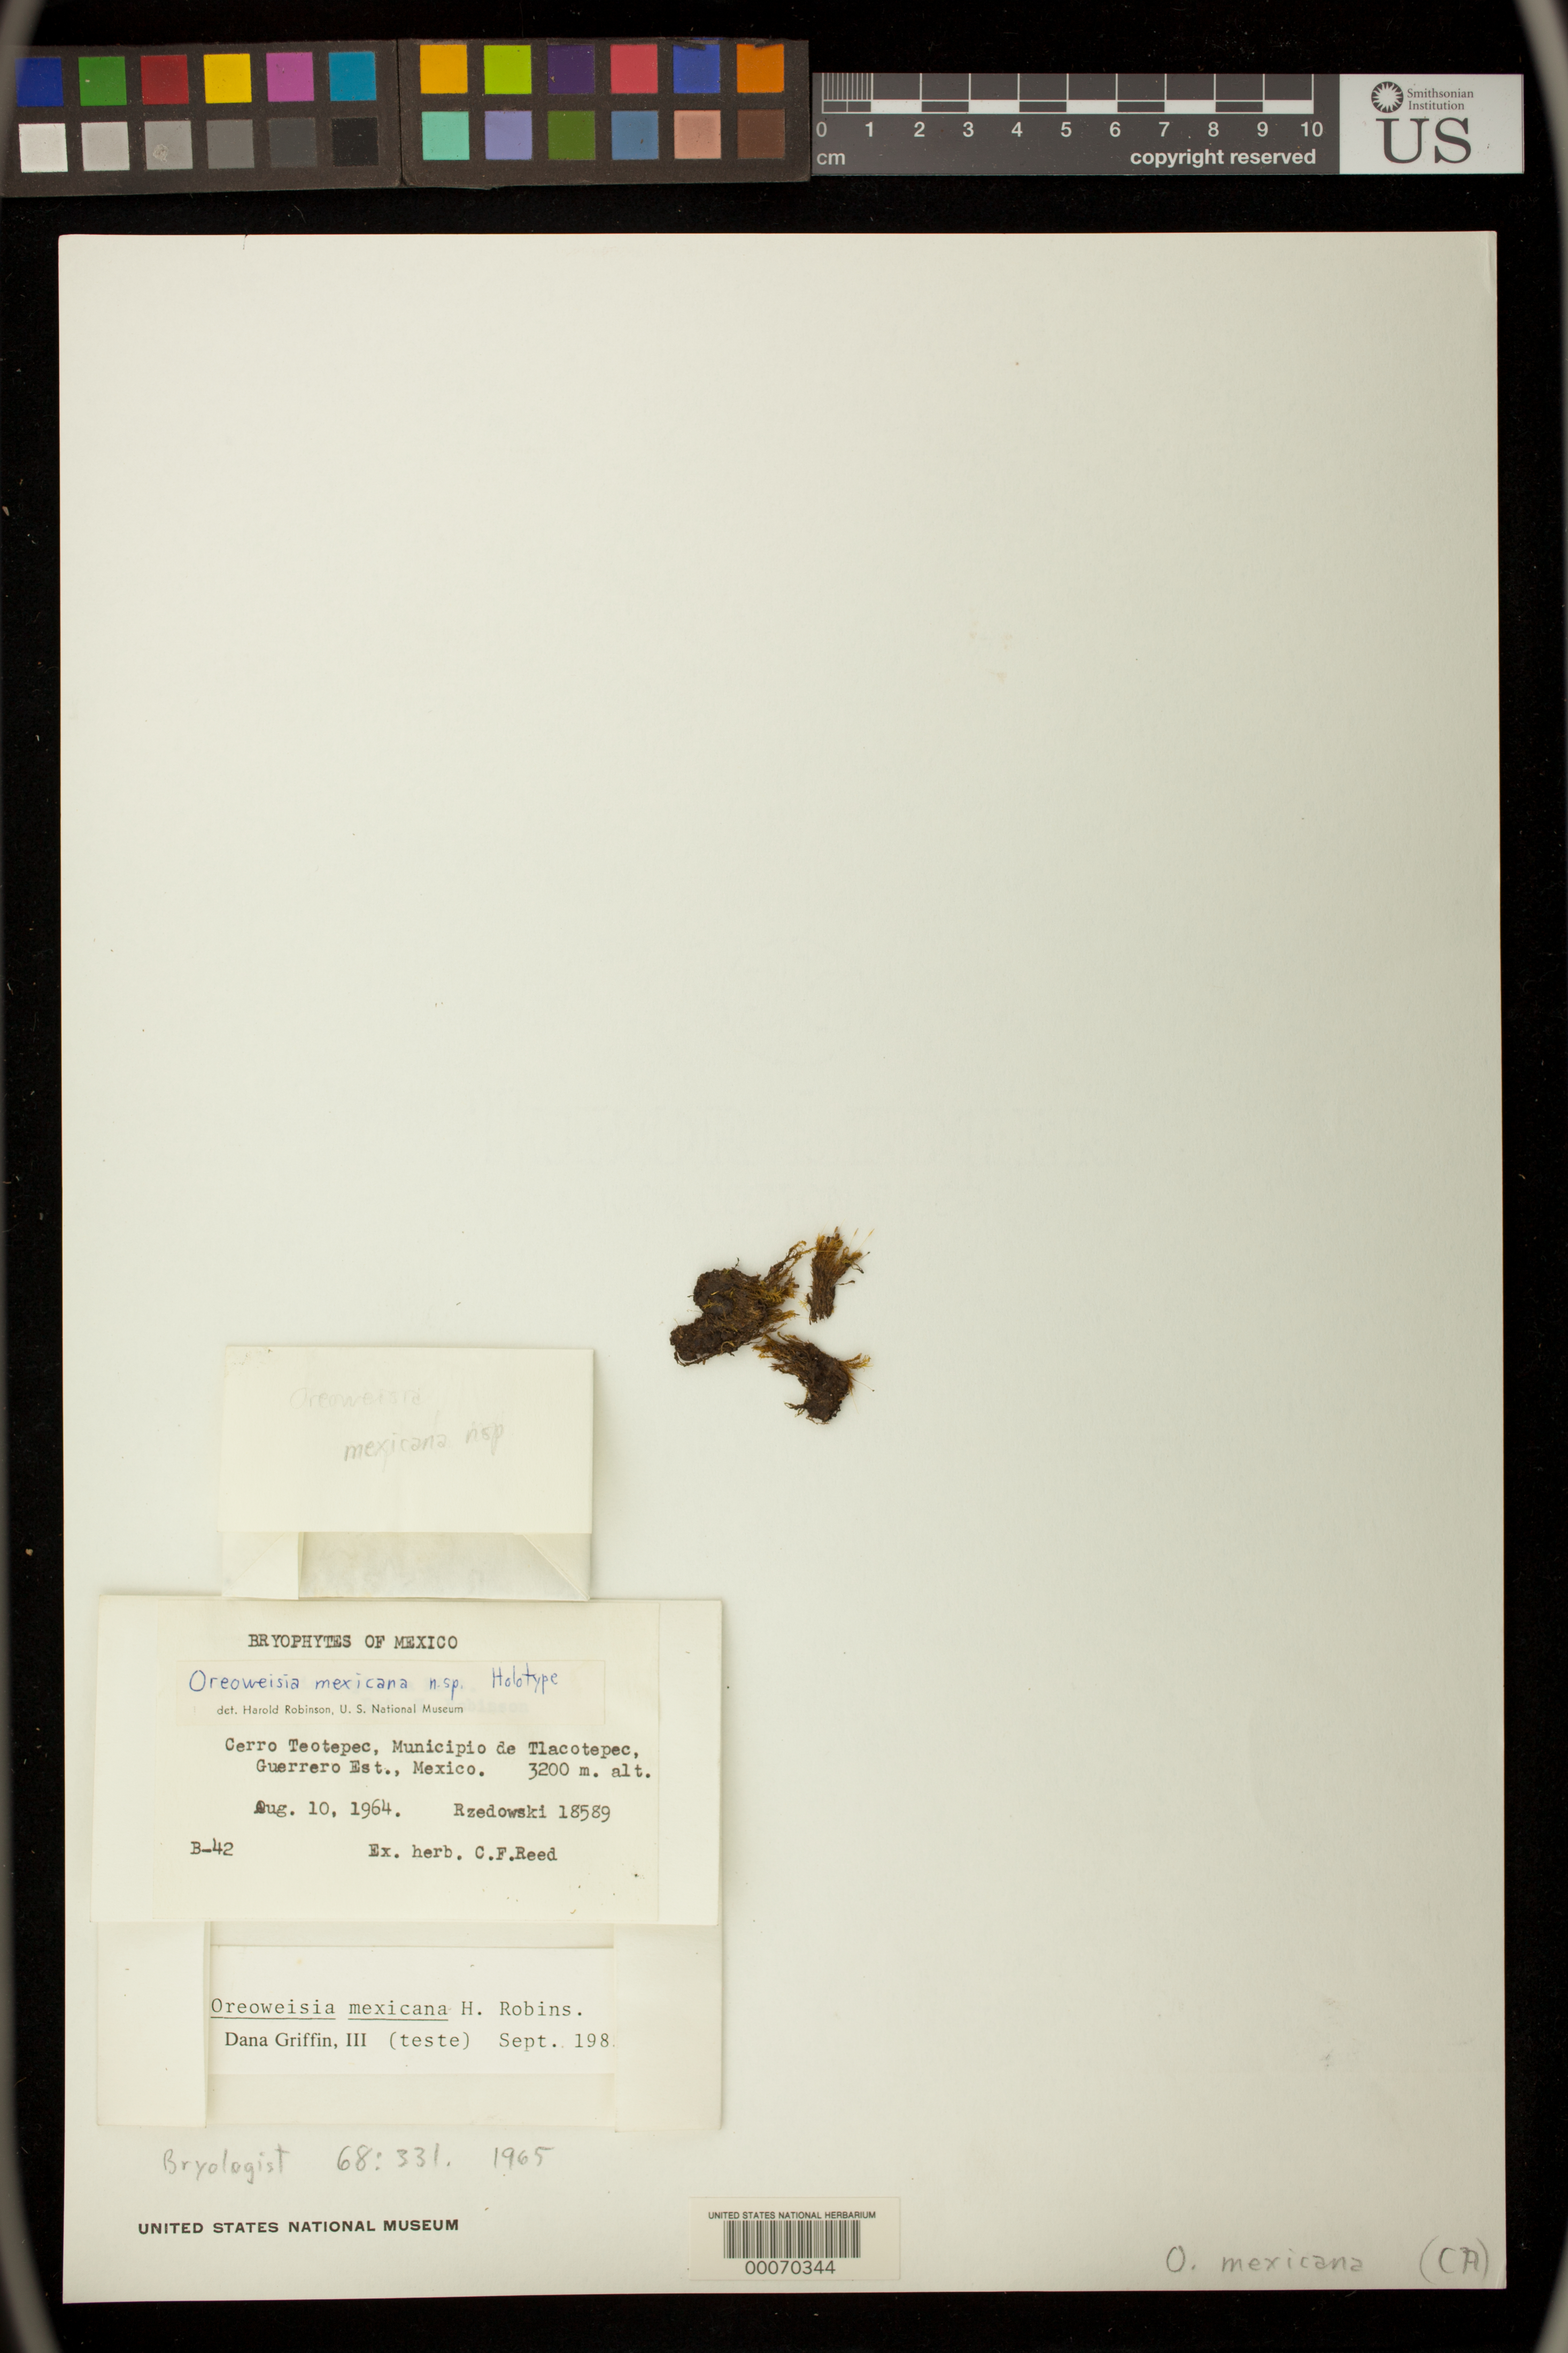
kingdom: Plantae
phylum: Bryophyta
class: Bryopsida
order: Dicranales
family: Rhabdoweisiaceae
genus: Oreoweisia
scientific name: Oreoweisia mexicana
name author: H. Rob.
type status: Holotype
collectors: J. Rzedowski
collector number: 18589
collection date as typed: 10 Aug 1964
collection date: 1964-08-10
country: Mexico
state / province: Guerrero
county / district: Tlacotepec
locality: Cerro Teotepec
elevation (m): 3200